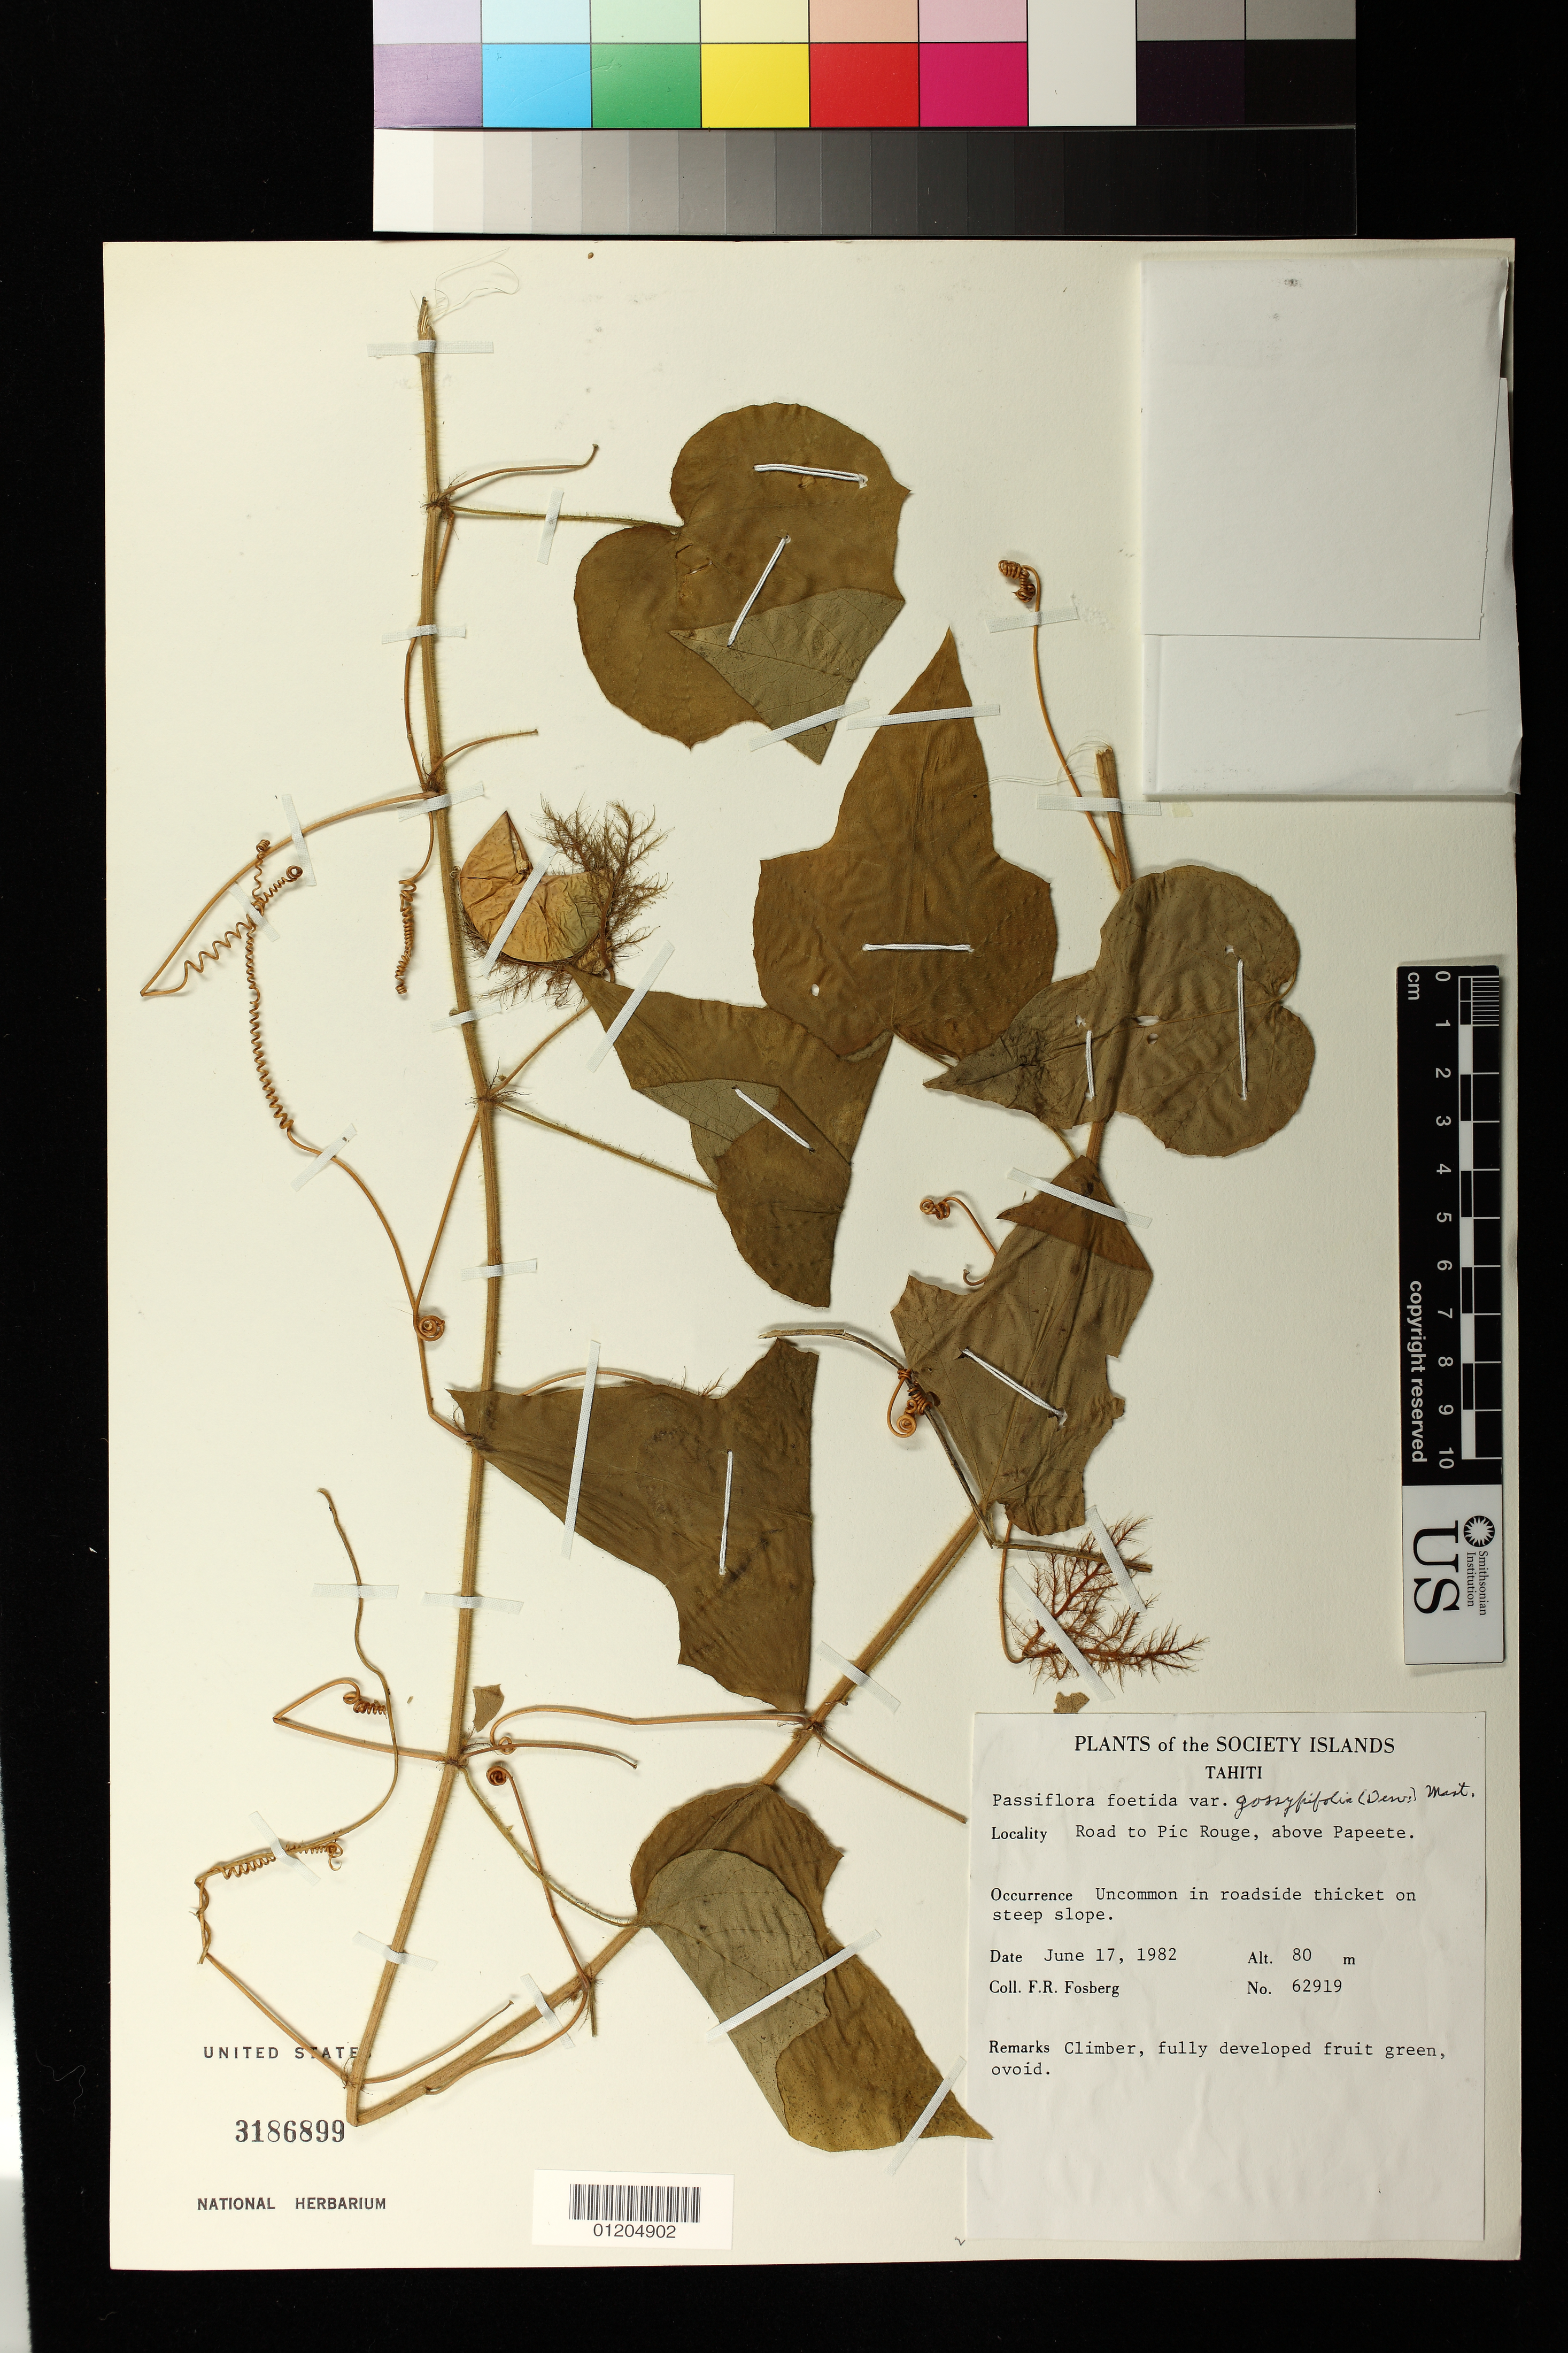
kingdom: Plantae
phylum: Tracheophyta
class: Magnoliopsida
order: Malpighiales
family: Passifloraceae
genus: Passiflora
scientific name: Passiflora foetida var. gossypiifolia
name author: (Desv.) Mast.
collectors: F. R. Fosberg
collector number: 62919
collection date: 1982-06-17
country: French Polynesia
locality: Tahiti. Road to Pic Rouge, above Papeete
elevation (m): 80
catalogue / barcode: US 3186899